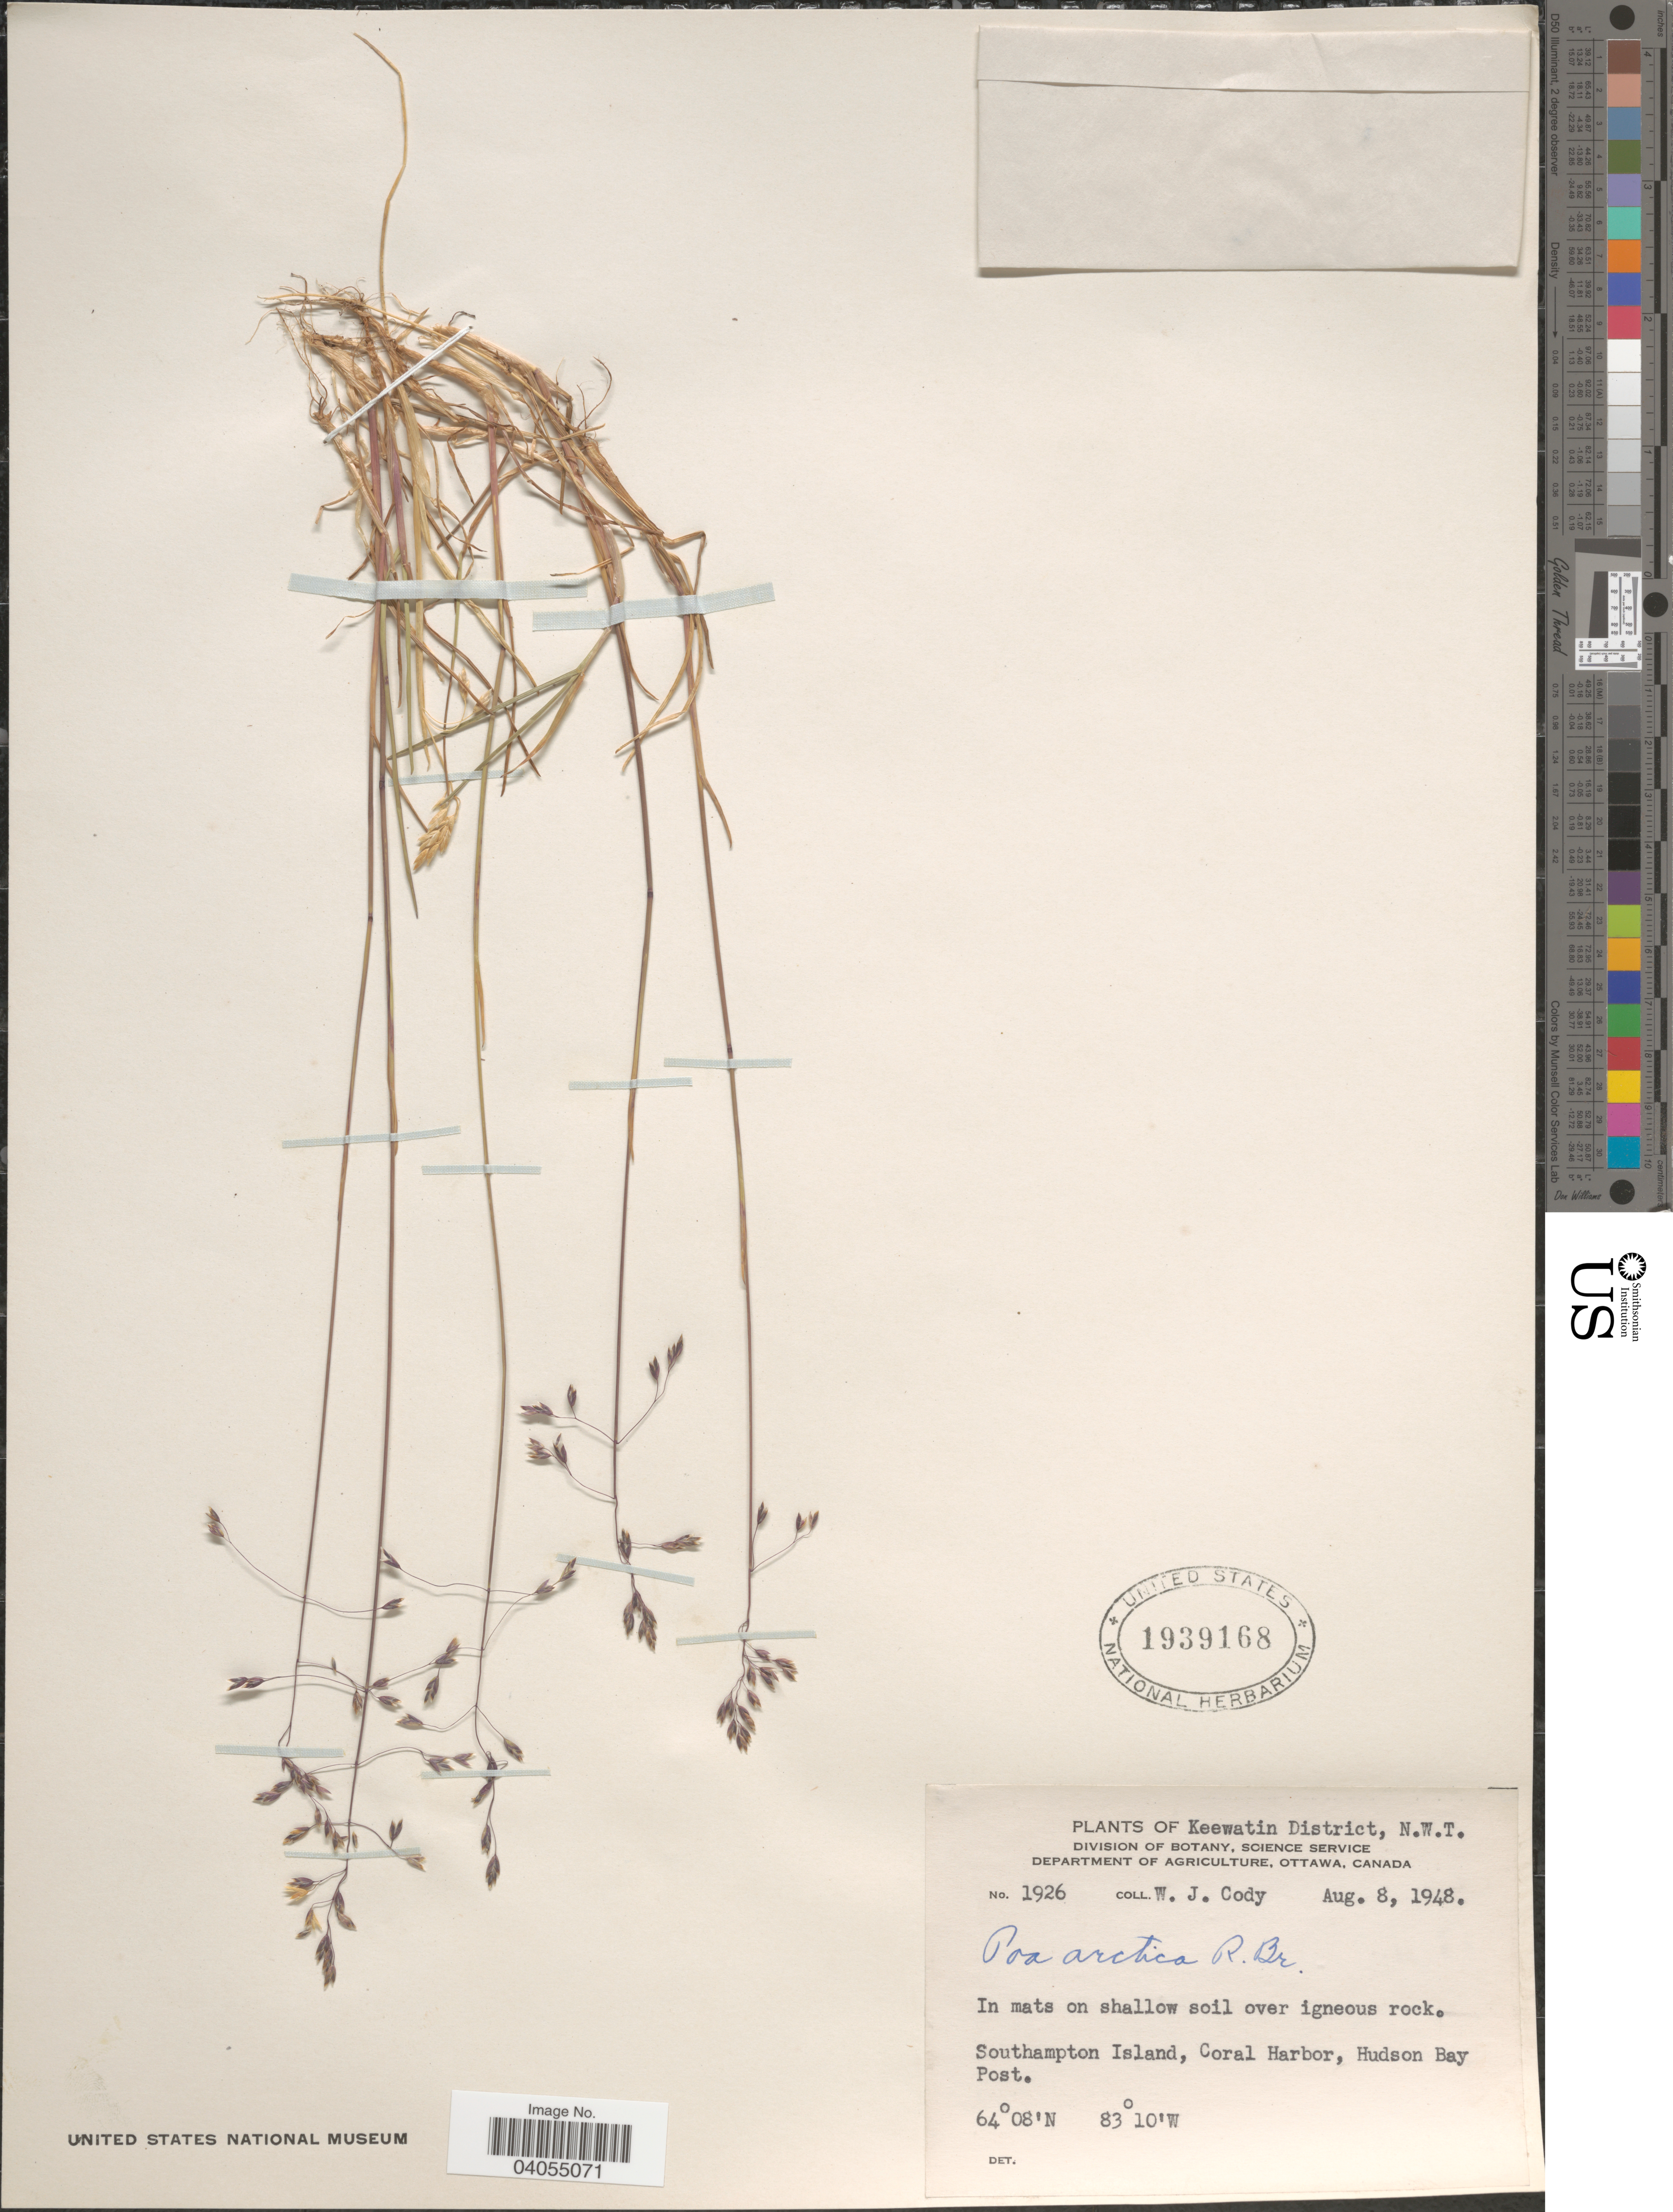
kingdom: Plantae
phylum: Tracheophyta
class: Liliopsida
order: Poales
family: Poaceae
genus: Poa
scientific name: Poa arctica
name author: R. Br.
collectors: W. Cody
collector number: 1926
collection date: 1948-08-08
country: Canada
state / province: Northwest Territories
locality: Keewatin District. Southampton Island, Coral Harbor, Hudson Bay Post.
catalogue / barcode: US 1939168